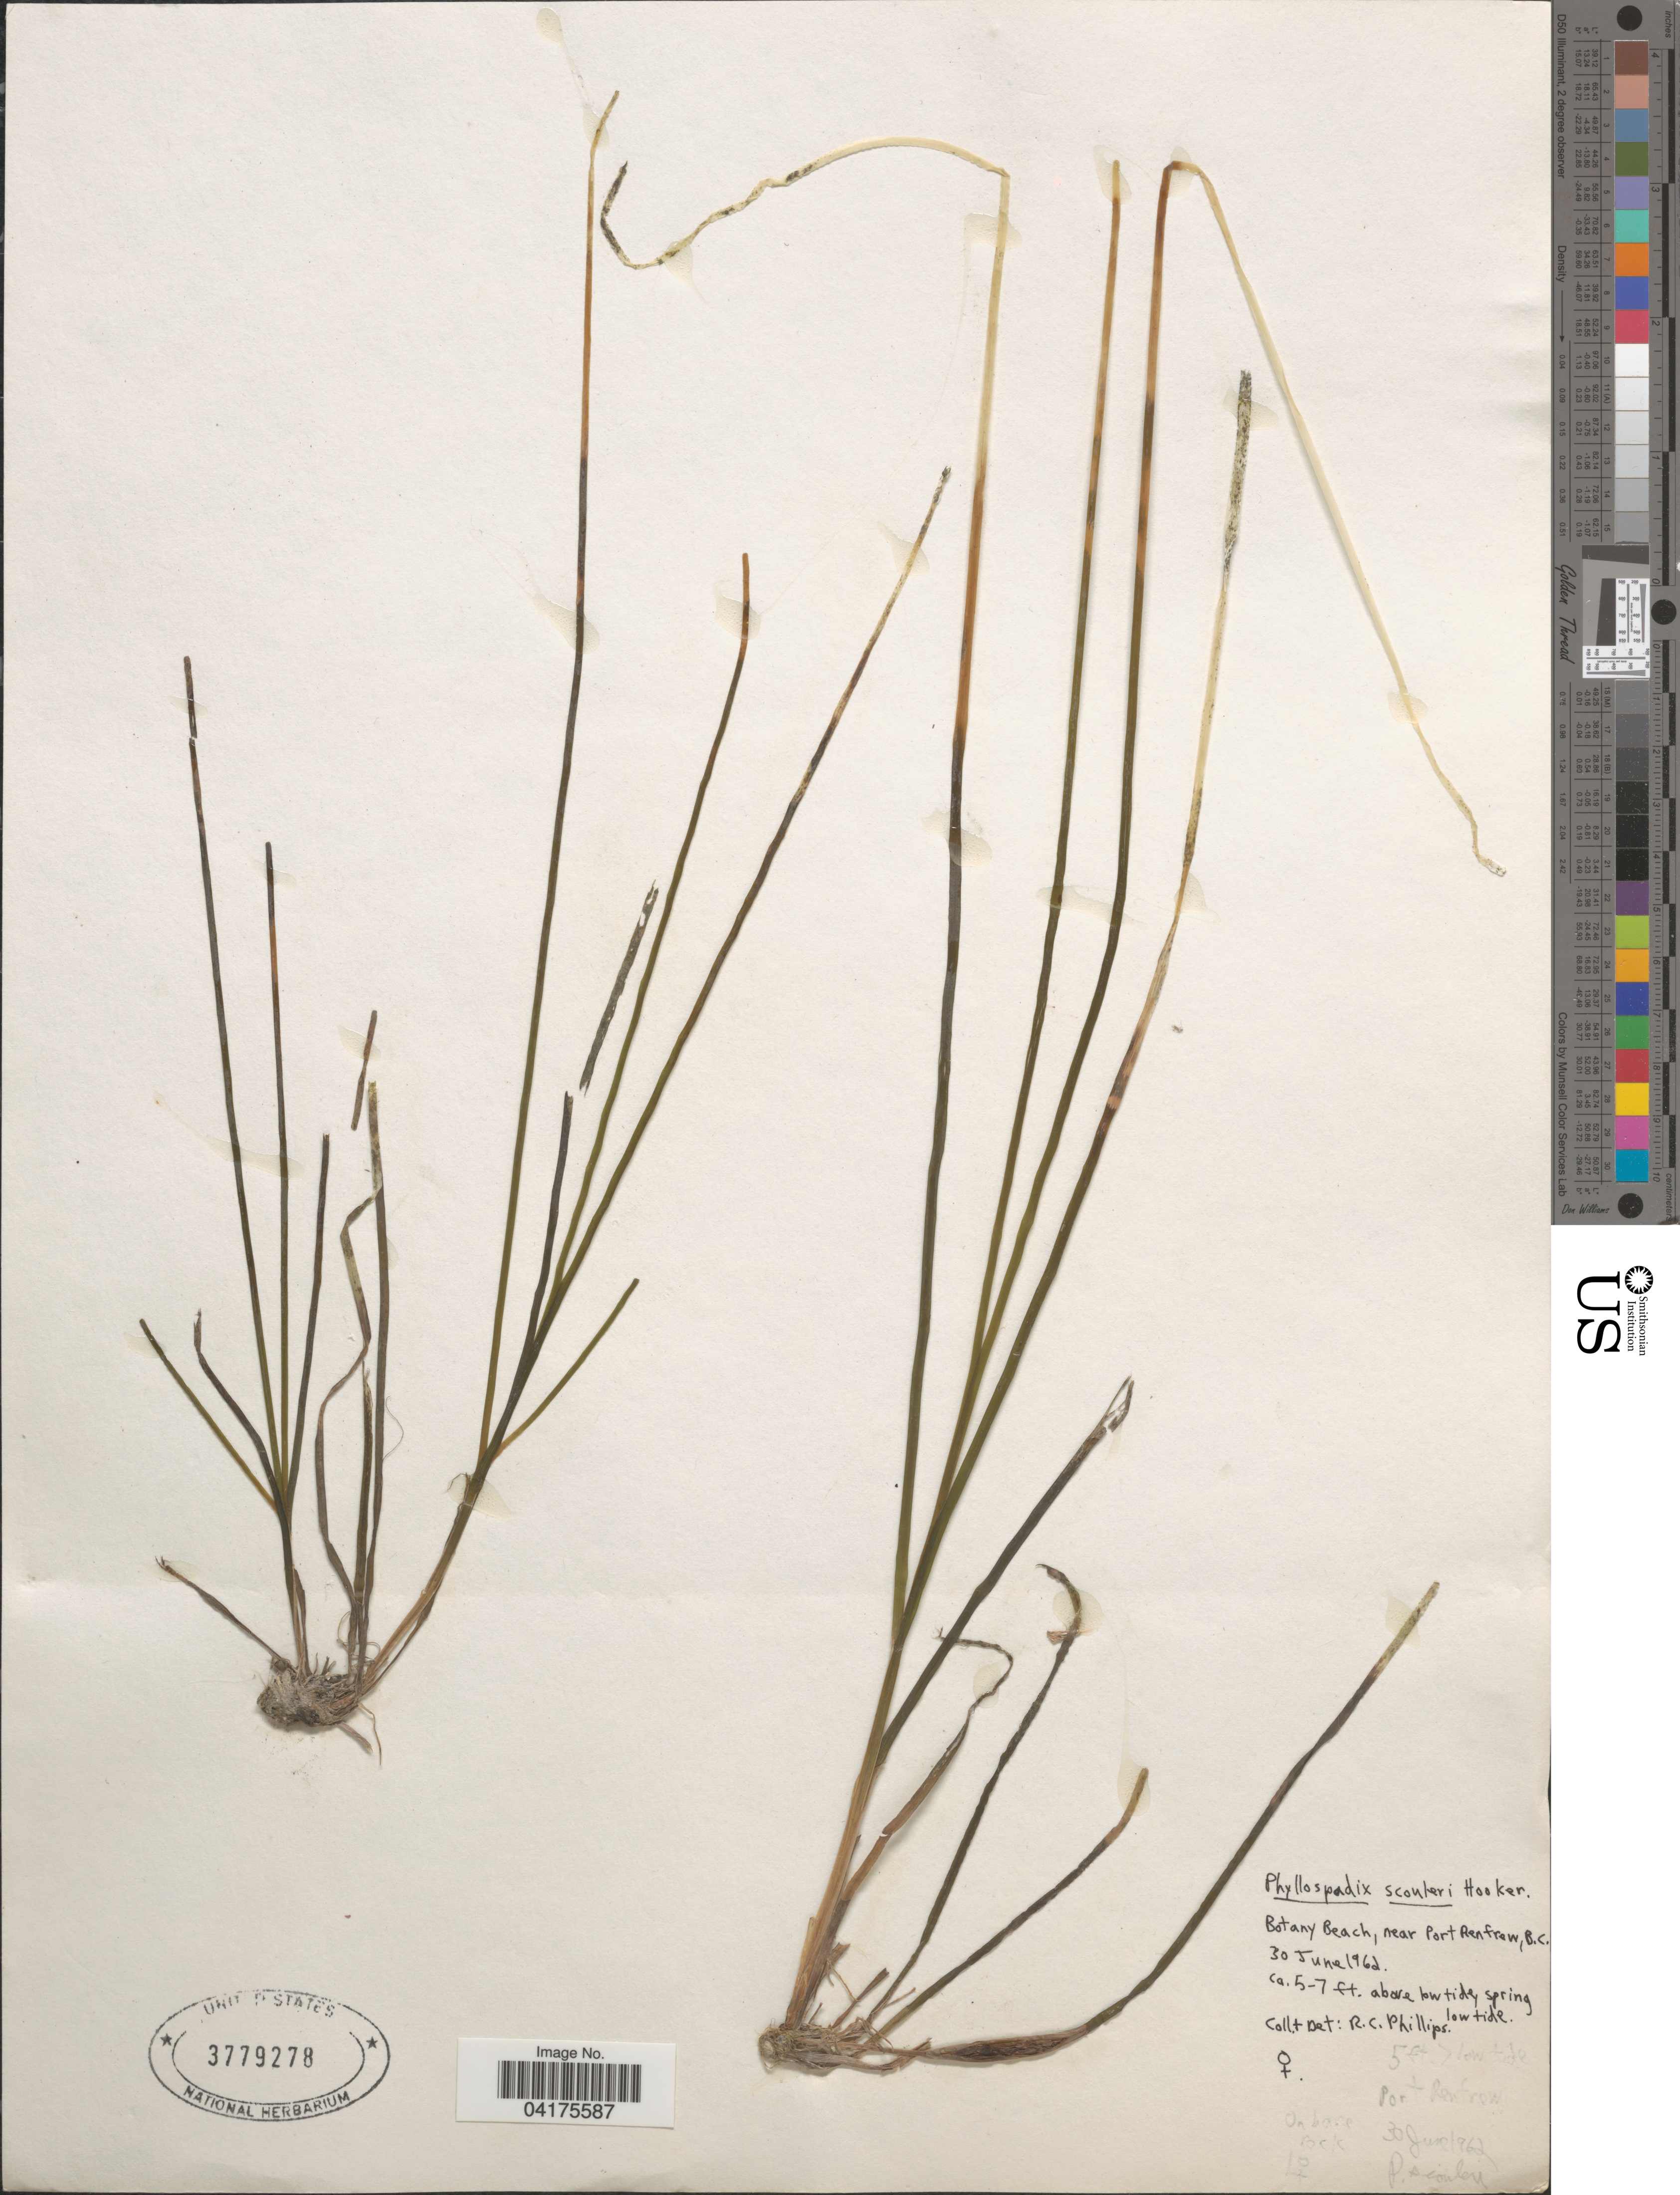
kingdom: Plantae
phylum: Tracheophyta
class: Liliopsida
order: Alismatales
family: Zosteraceae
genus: Phyllospadix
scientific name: Phyllospadix scouleri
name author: Hook.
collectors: R. C. Phillips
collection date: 1962-06-30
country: Canada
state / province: British Columbia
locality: Botany Beach, near Port Renfrew.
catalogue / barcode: US 3779278